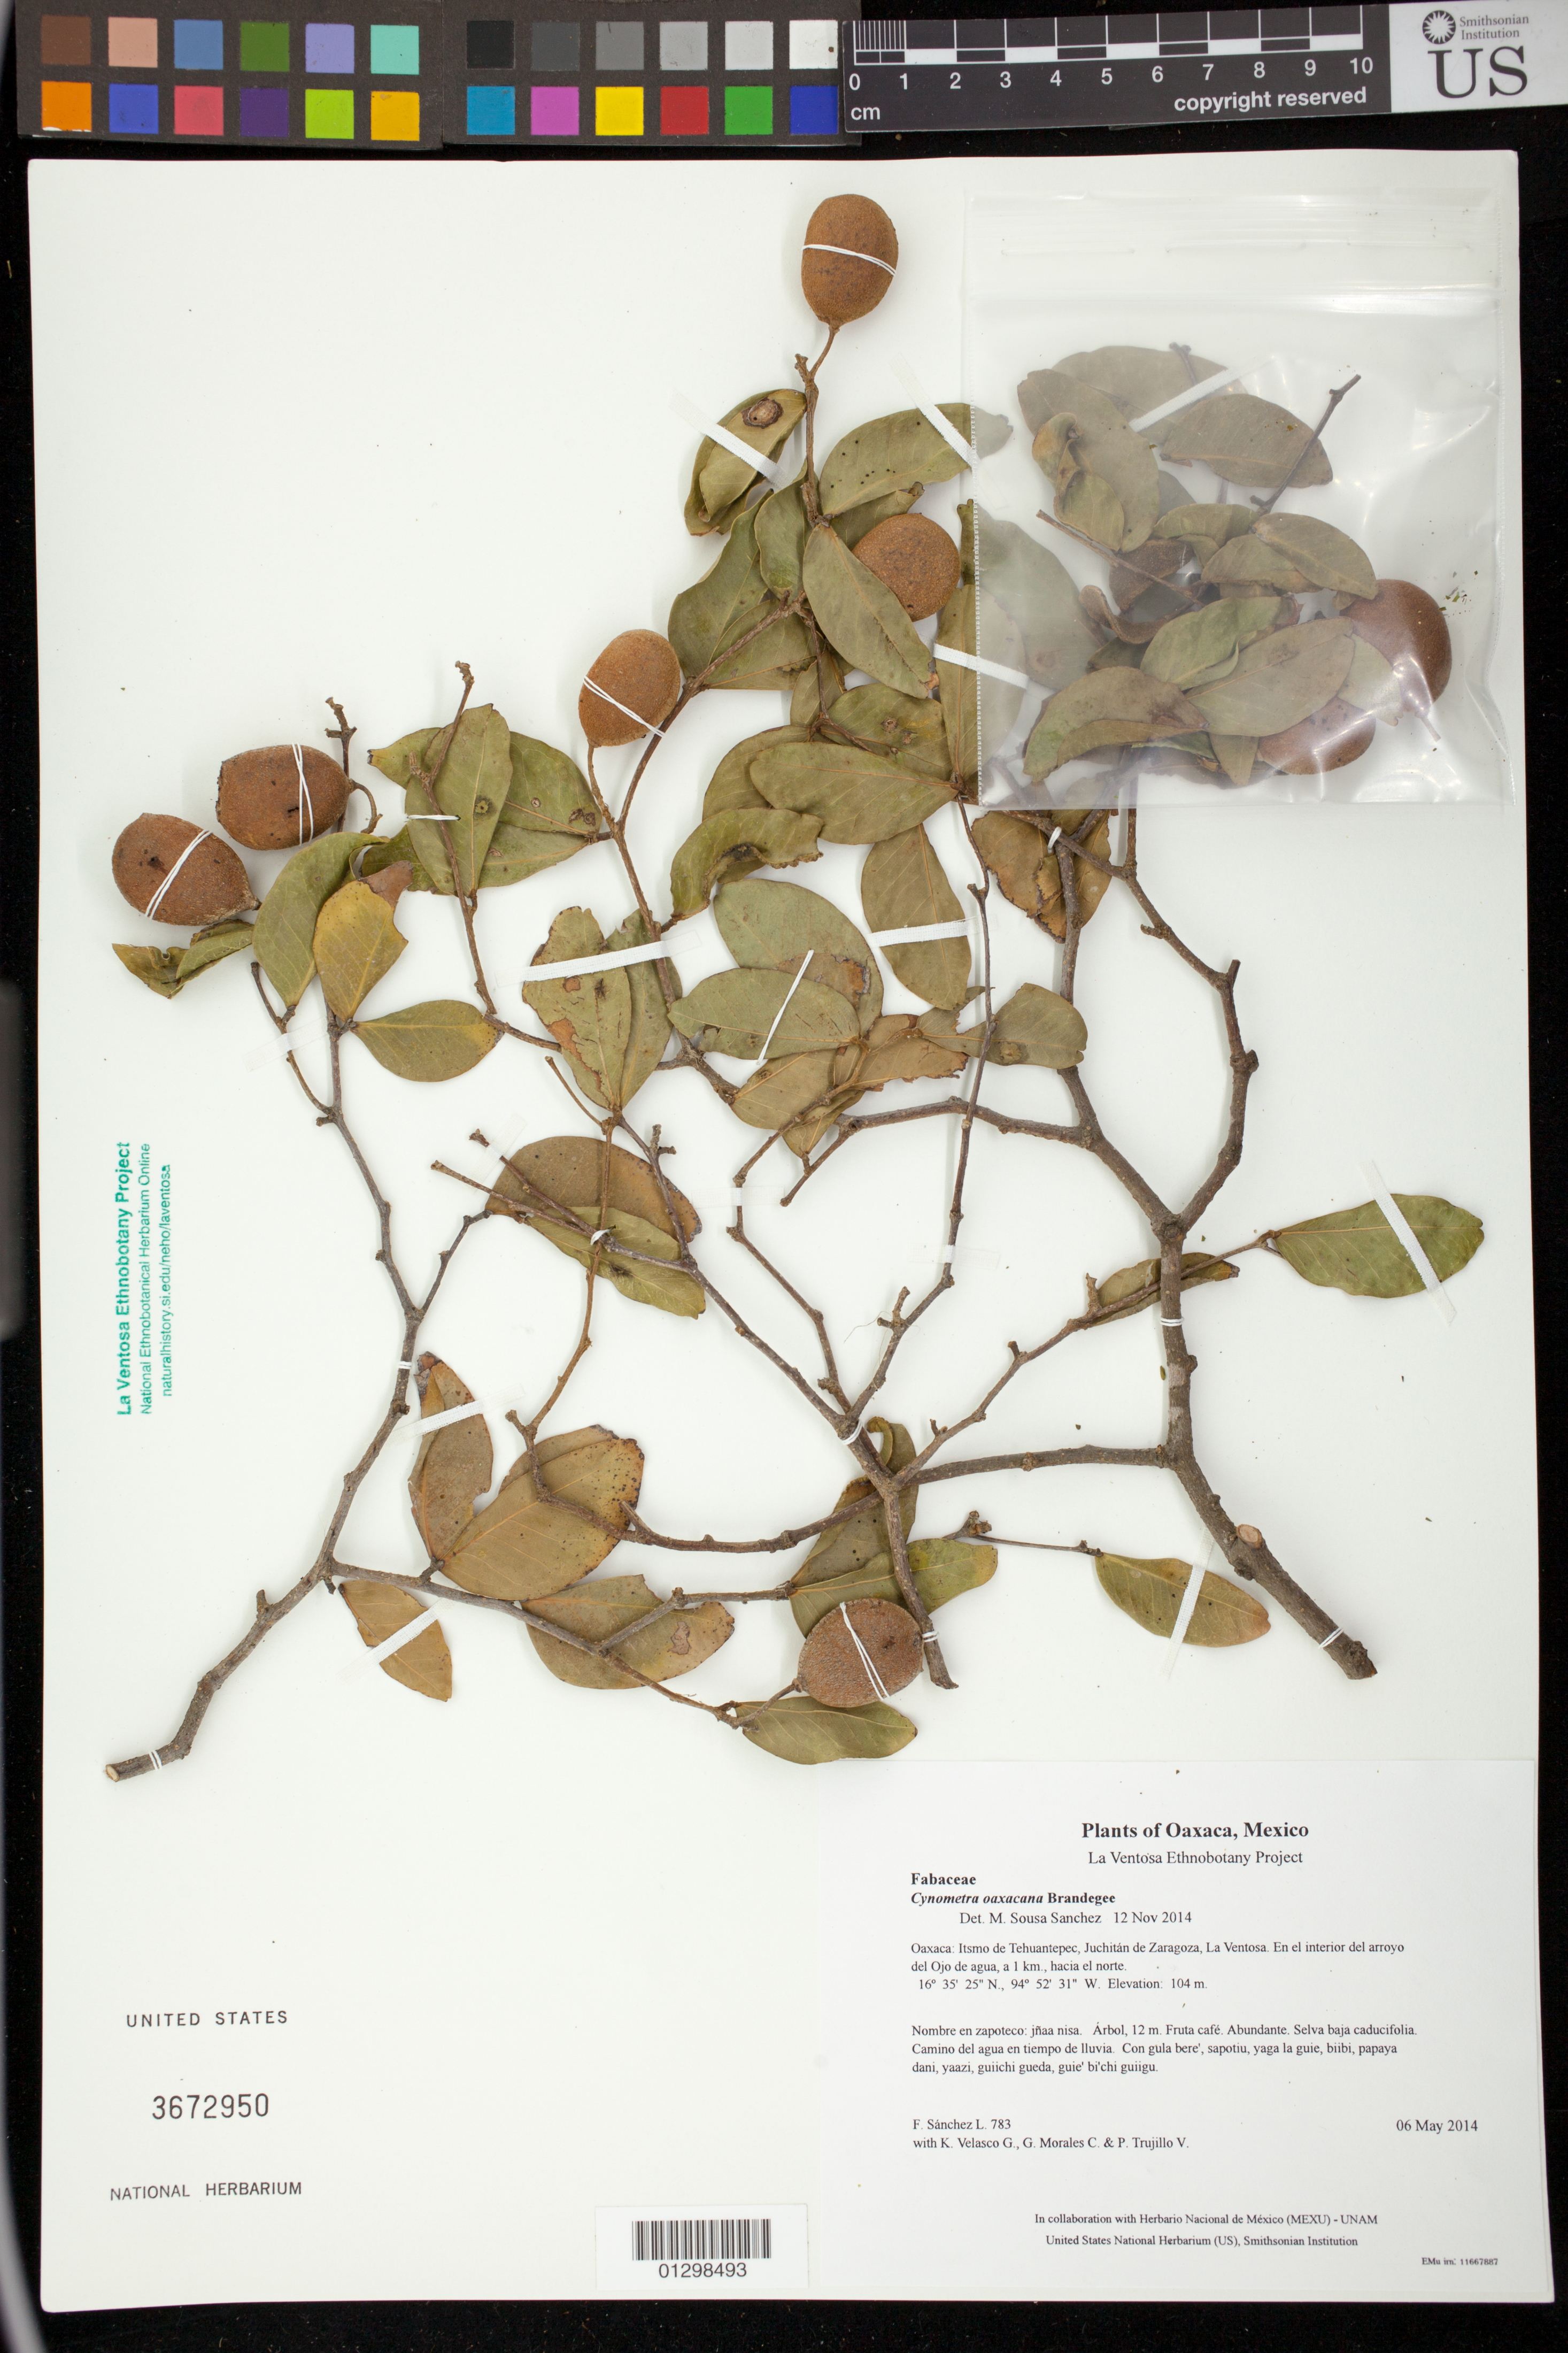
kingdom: Plantae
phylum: Tracheophyta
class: Magnoliopsida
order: Fabales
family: Fabaceae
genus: Cynometra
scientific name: Cynometra oaxacana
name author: Brandegee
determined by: Sousa S., Mario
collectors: F. Sánchez L., K. Velasco G., G. Morales C. & P. Trujillo V.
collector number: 783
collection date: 2014-05-06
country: Mexico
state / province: Oaxaca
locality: Itsmo de Tehuantepec, Juchitán de Zaragoza, La Ventosa. En el interior del arroyo del Ojo de agua, a 1 km., hacia el norte.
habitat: Selva baja caducifolia. Camino del agua en tiempo de lluvia.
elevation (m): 104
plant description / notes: JEBOT, MEXU, SERO, US; Yaga. 12 m. Cuaananaxhi namuu. Stale.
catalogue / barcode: US 3672950